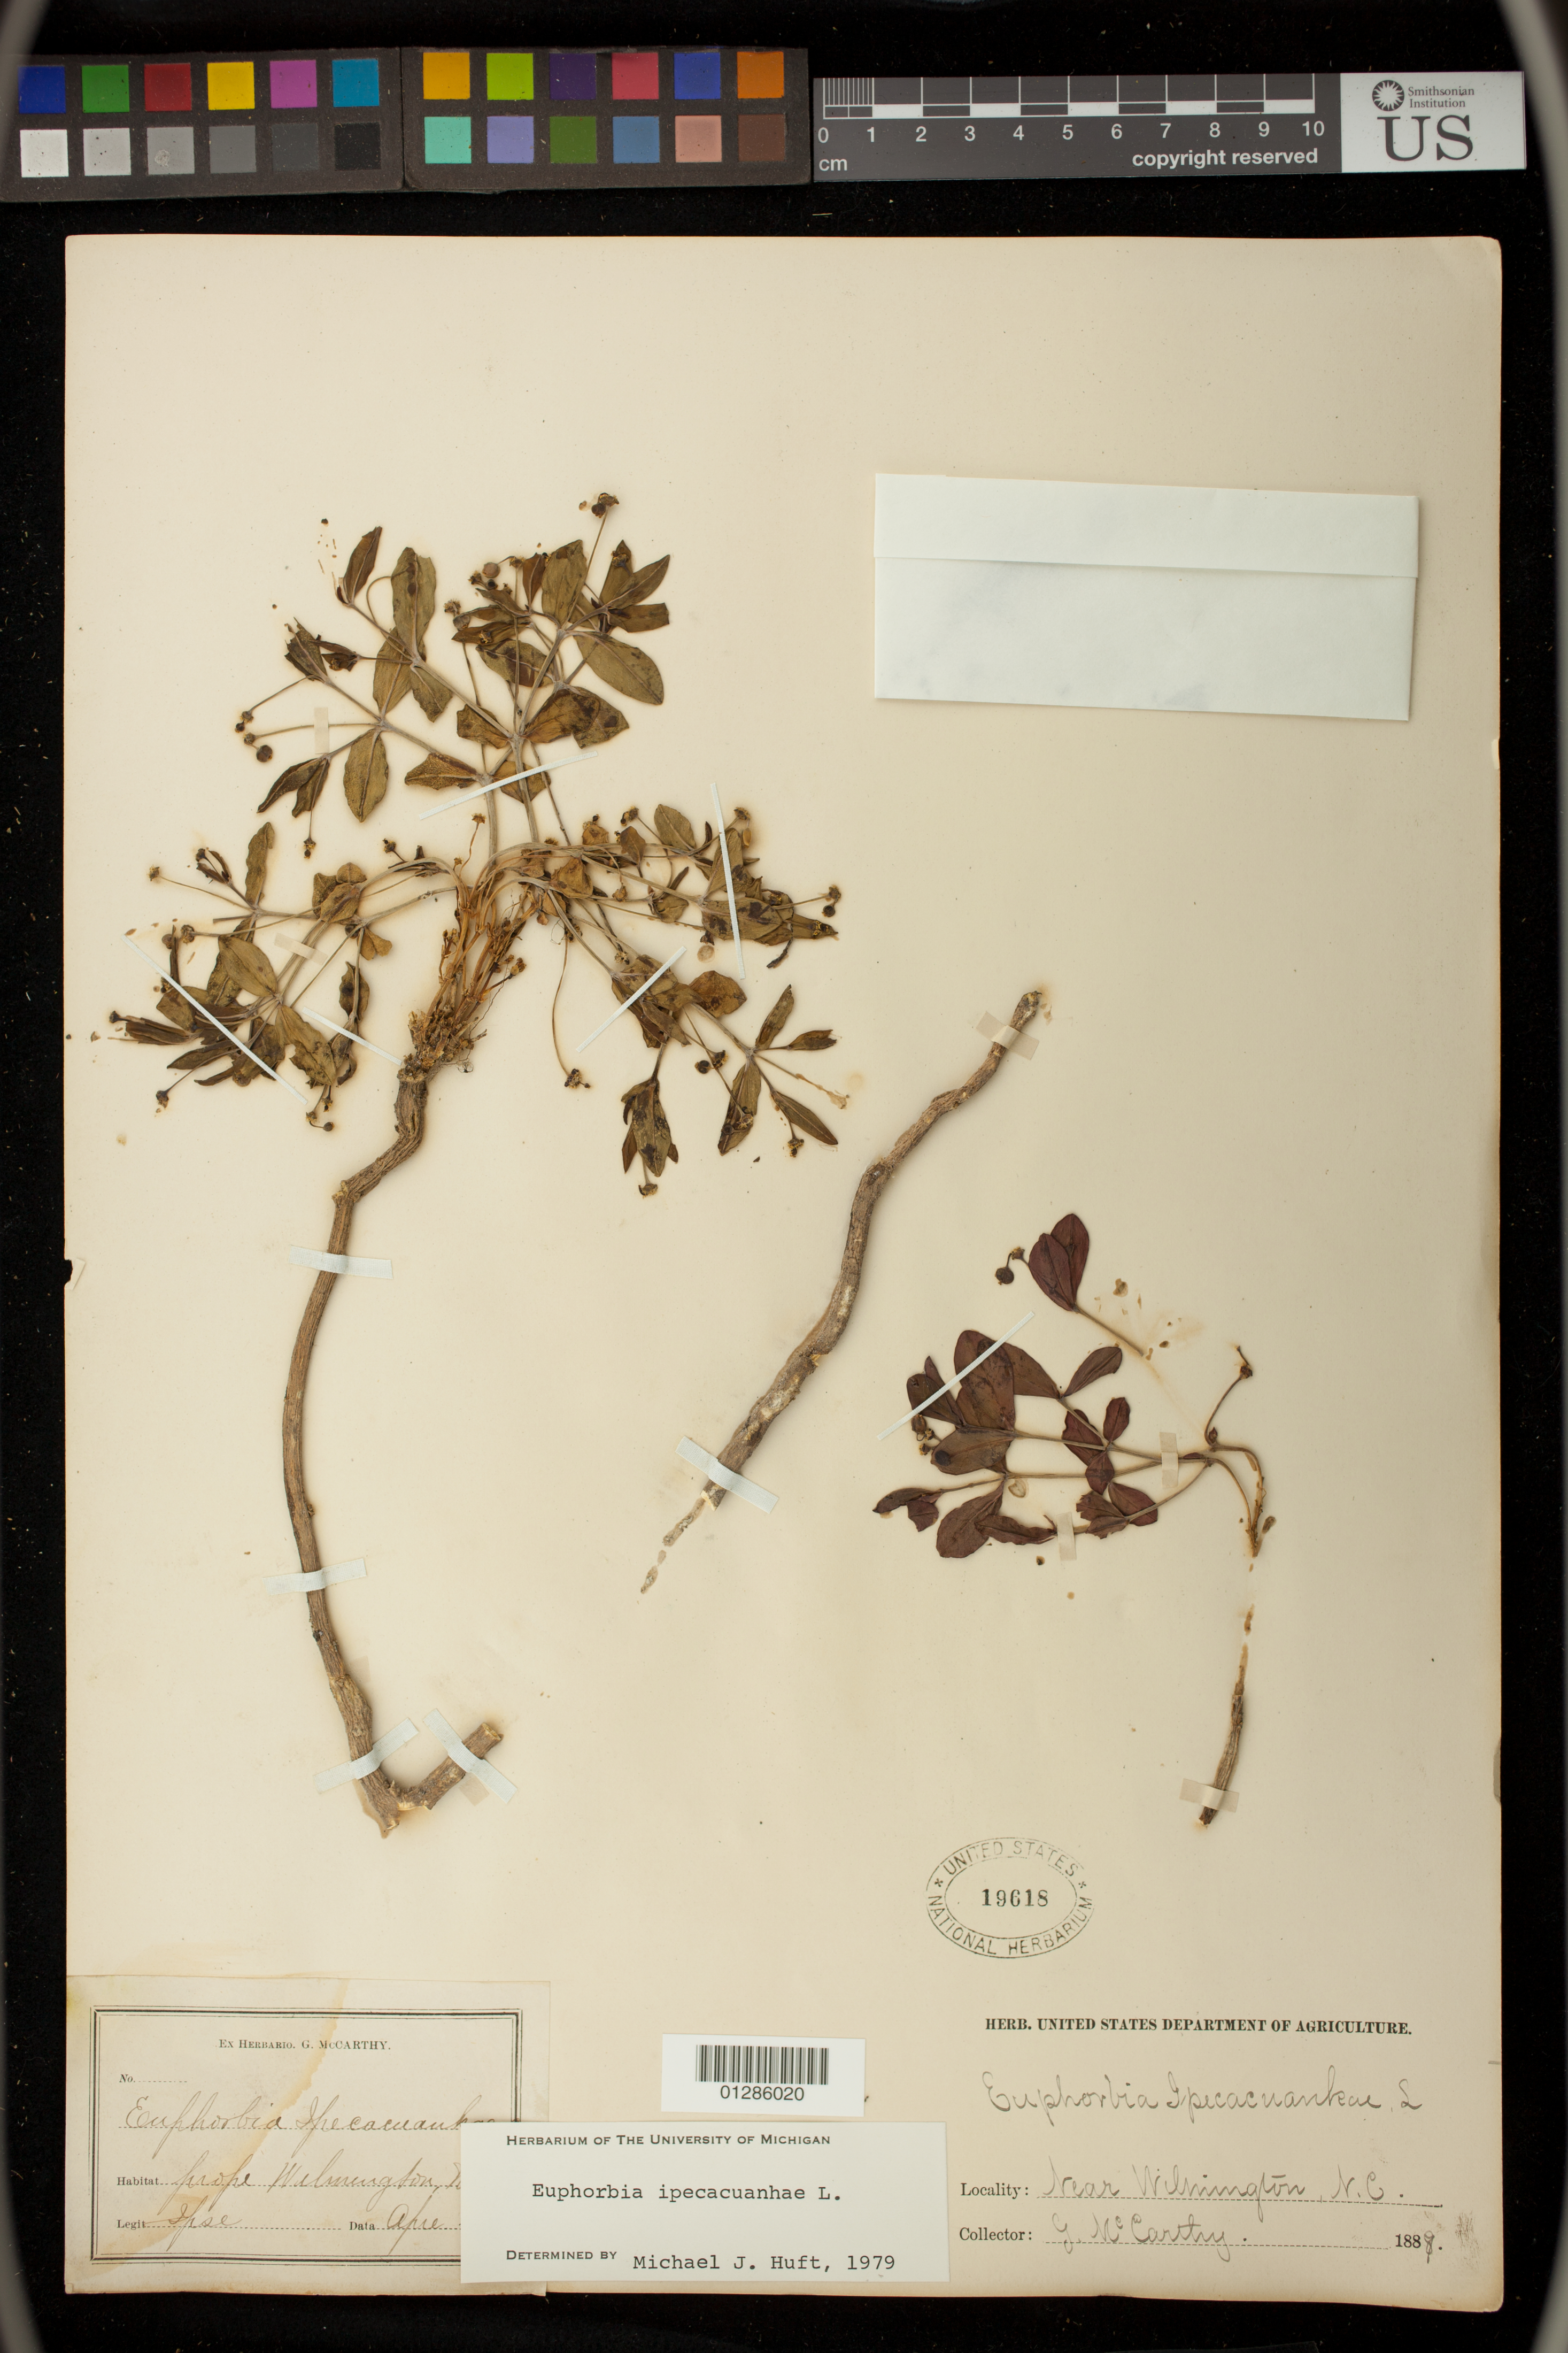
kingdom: Plantae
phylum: Tracheophyta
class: Magnoliopsida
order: Malpighiales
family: Euphorbiaceae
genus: Euphorbia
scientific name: Euphorbia ipecacuanhae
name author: L.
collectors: G. McCarthy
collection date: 1889-04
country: United States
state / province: North Carolina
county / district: New Hanover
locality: Near Wilmington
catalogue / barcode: US 19618